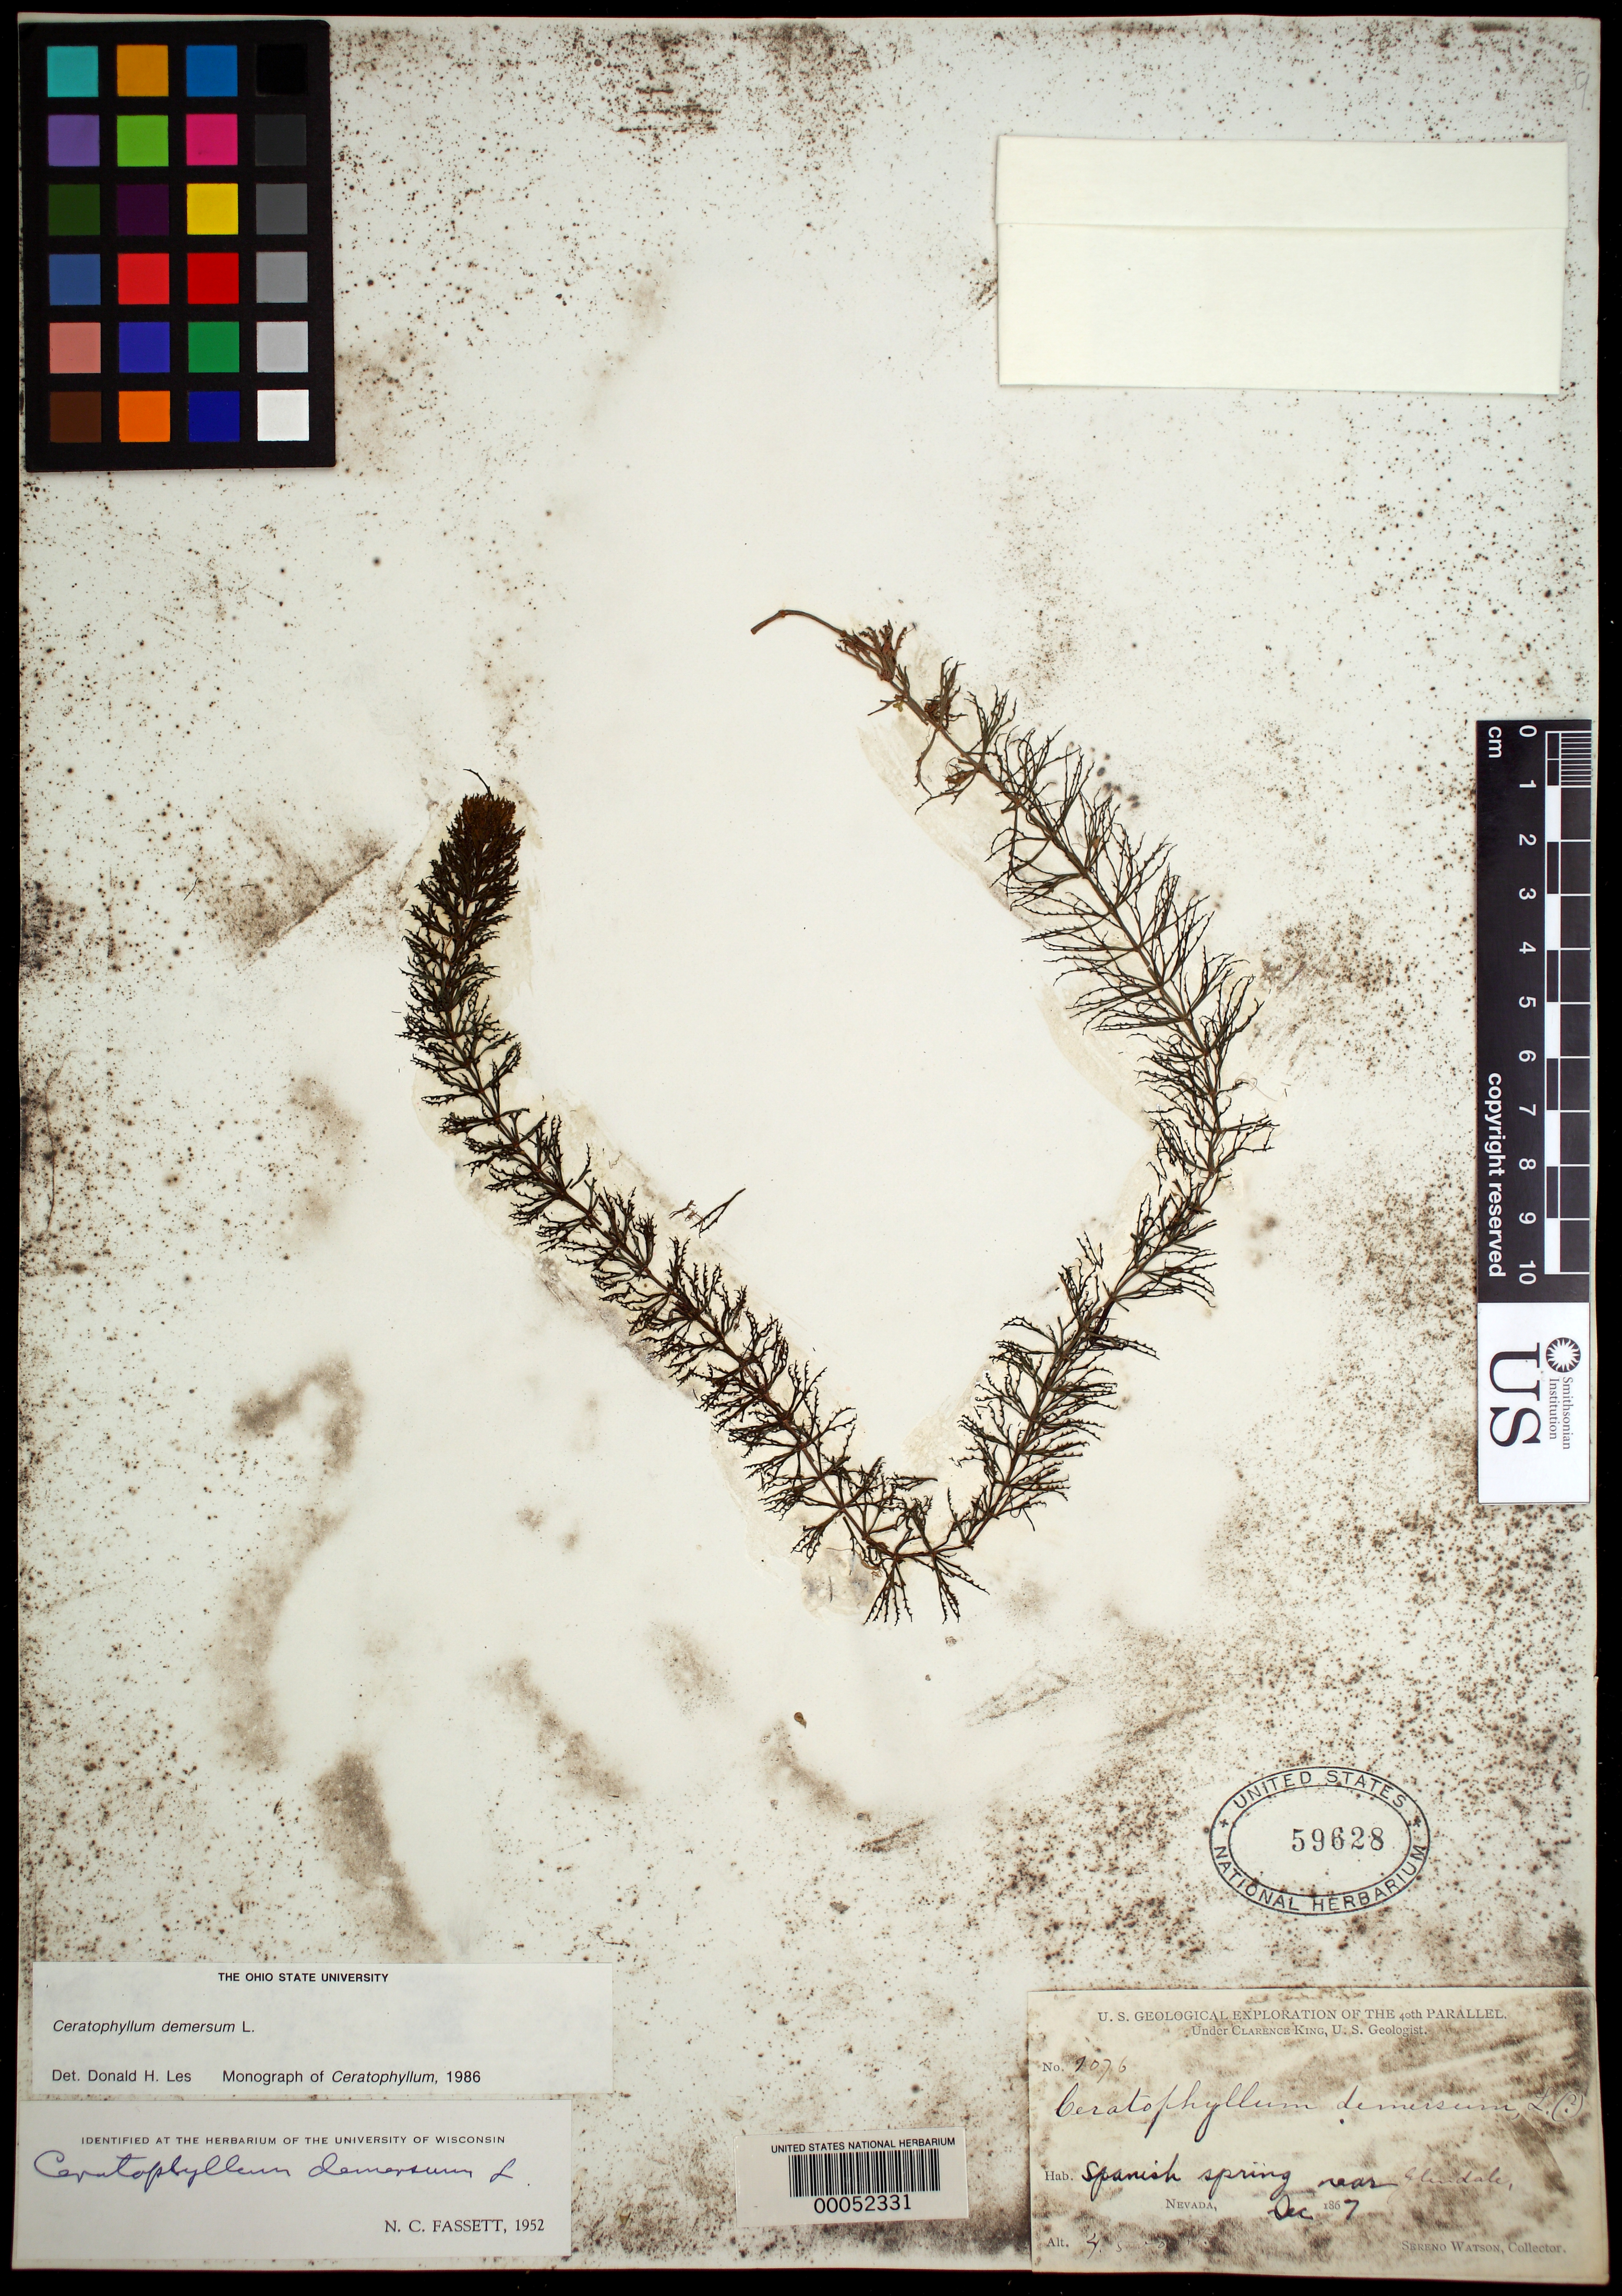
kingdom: Plantae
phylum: Tracheophyta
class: Magnoliopsida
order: Ceratophyllales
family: Ceratophyllaceae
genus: Ceratophyllum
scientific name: Ceratophyllum demersum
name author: L.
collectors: S. Watson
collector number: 7076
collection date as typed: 07 Dec 1867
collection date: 1867-12-07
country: United States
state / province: Nevada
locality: Spanish spring, near glendale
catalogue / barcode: US 59628